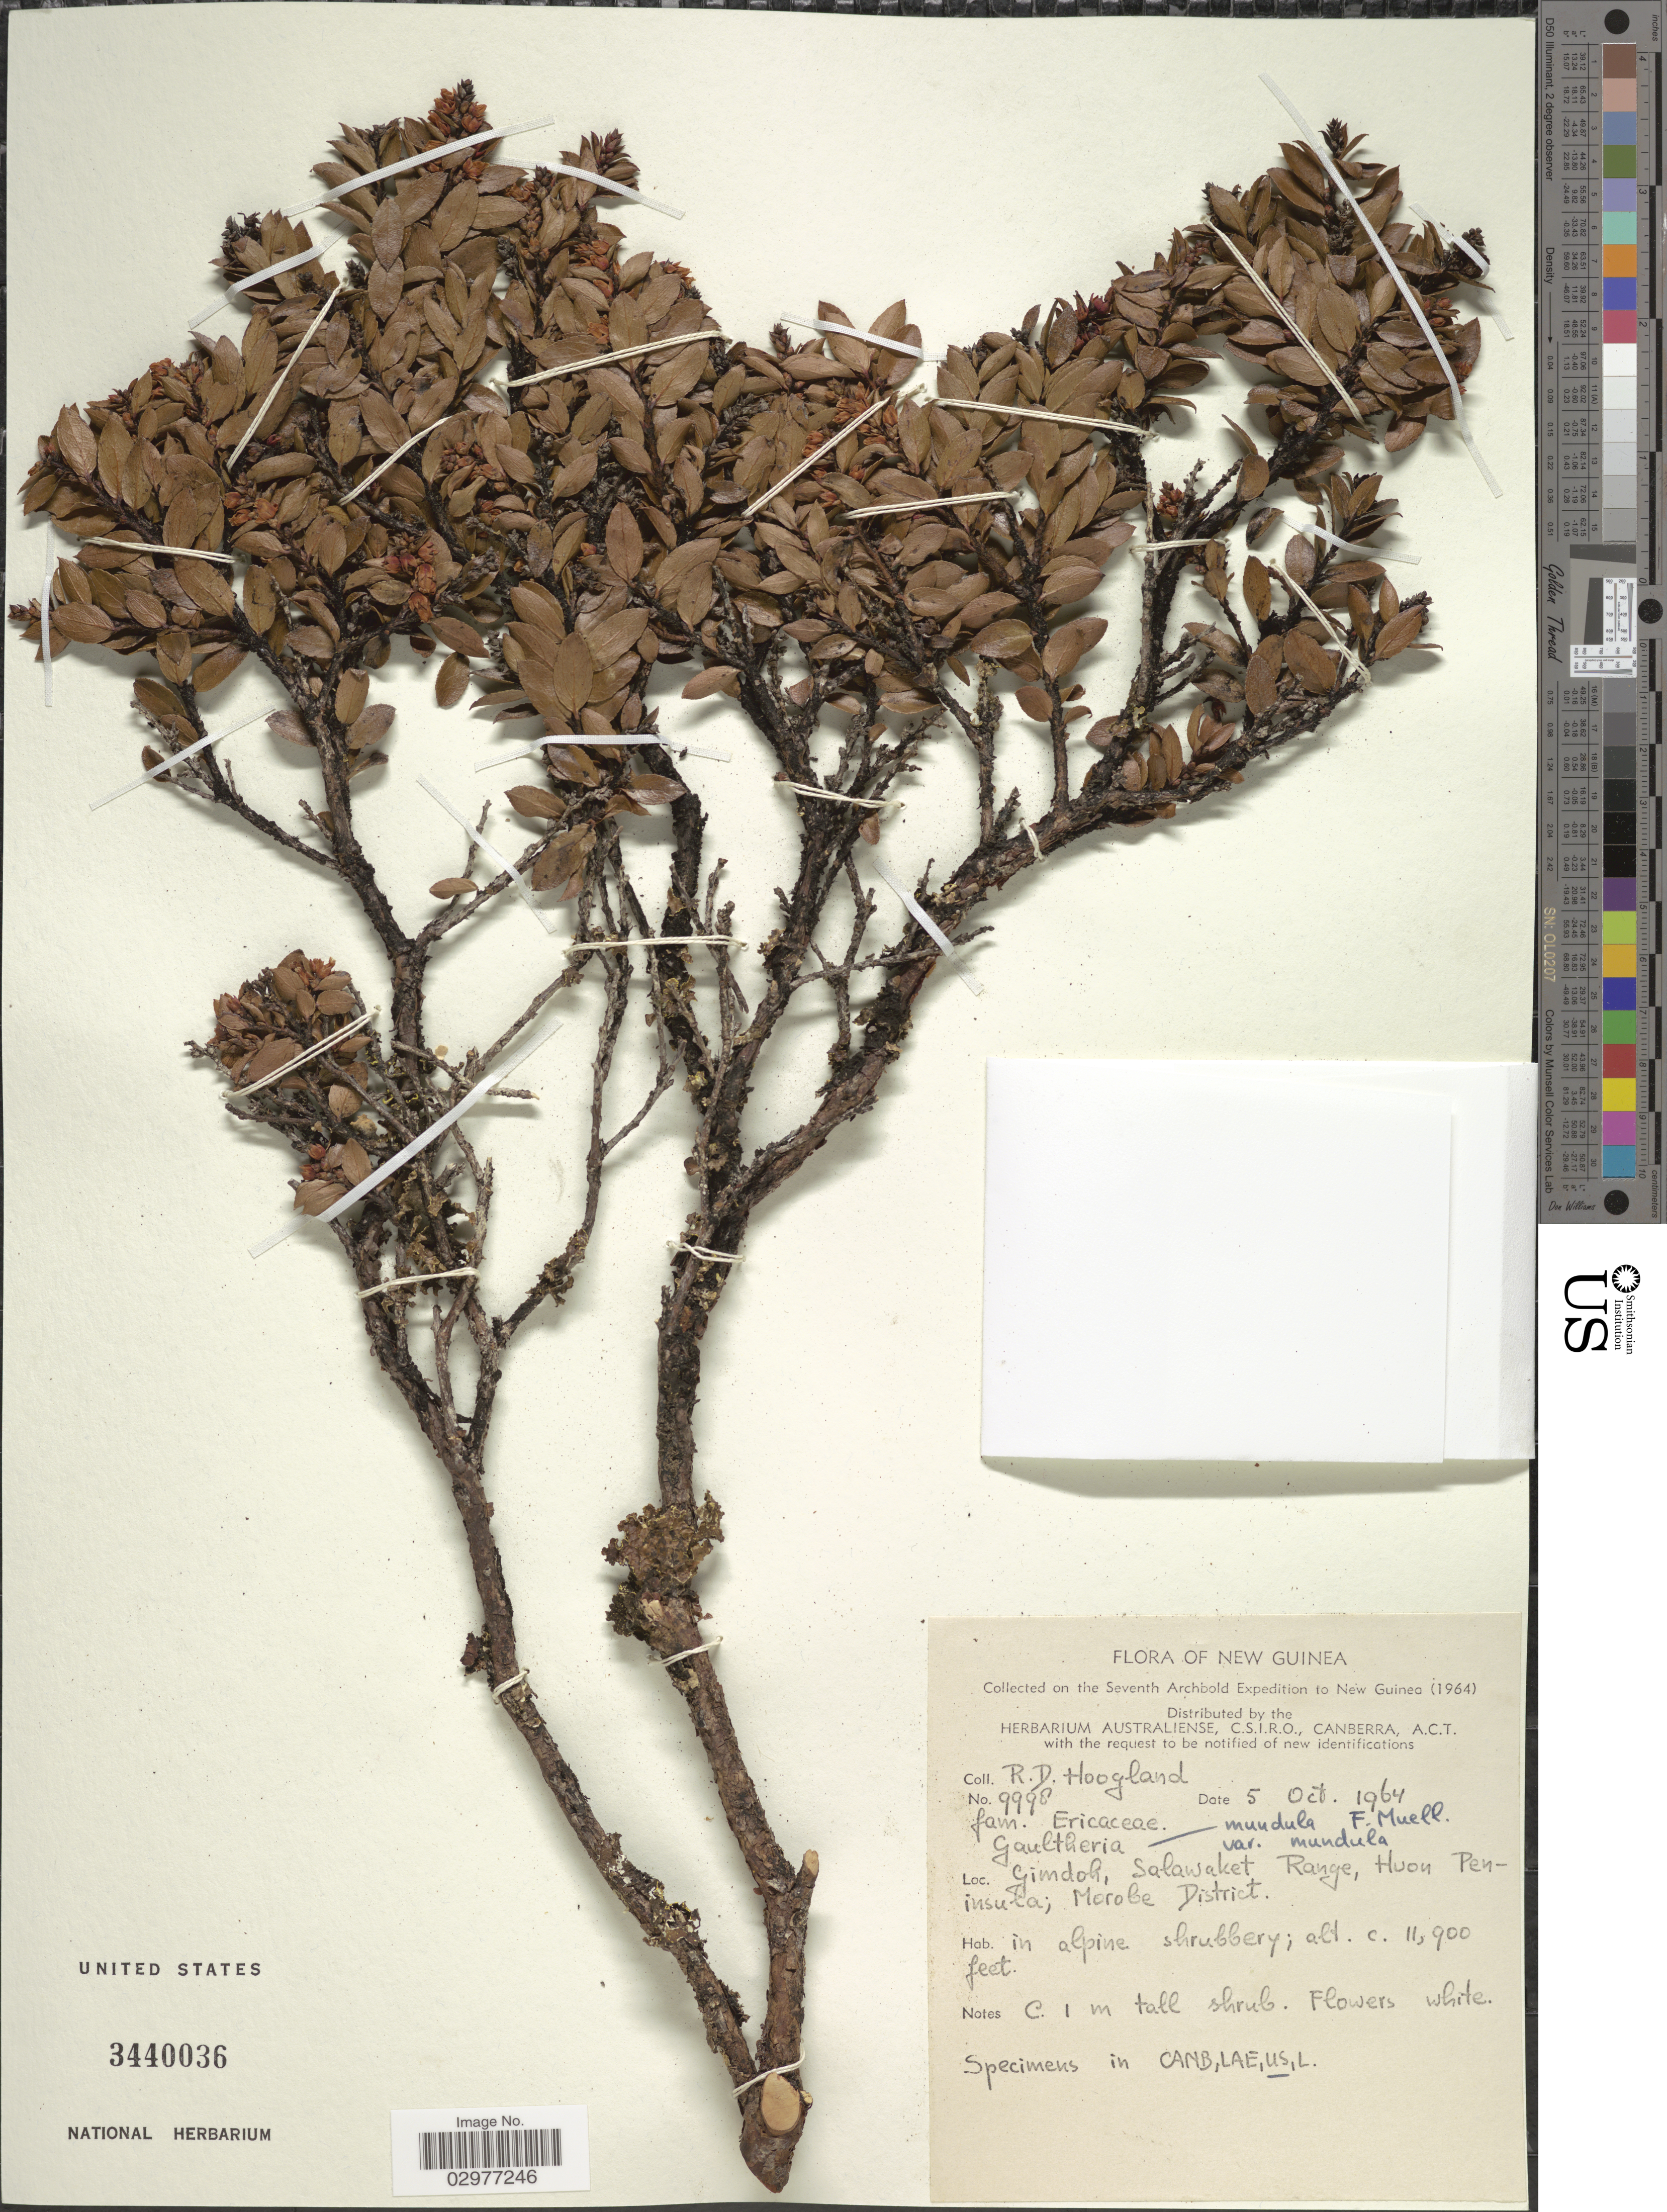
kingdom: Plantae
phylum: Tracheophyta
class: Magnoliopsida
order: Ericales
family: Ericaceae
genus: Gaultheria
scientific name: Gaultheria mundula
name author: F. Muell.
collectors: R. D. Hoogland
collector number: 9998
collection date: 1964-10-05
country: Papua New Guinea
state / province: Morobe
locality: New Guinea. Gimdoh, Salawaket Range, Huon Peninsula; Morobe District.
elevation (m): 3627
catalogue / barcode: US 3440036